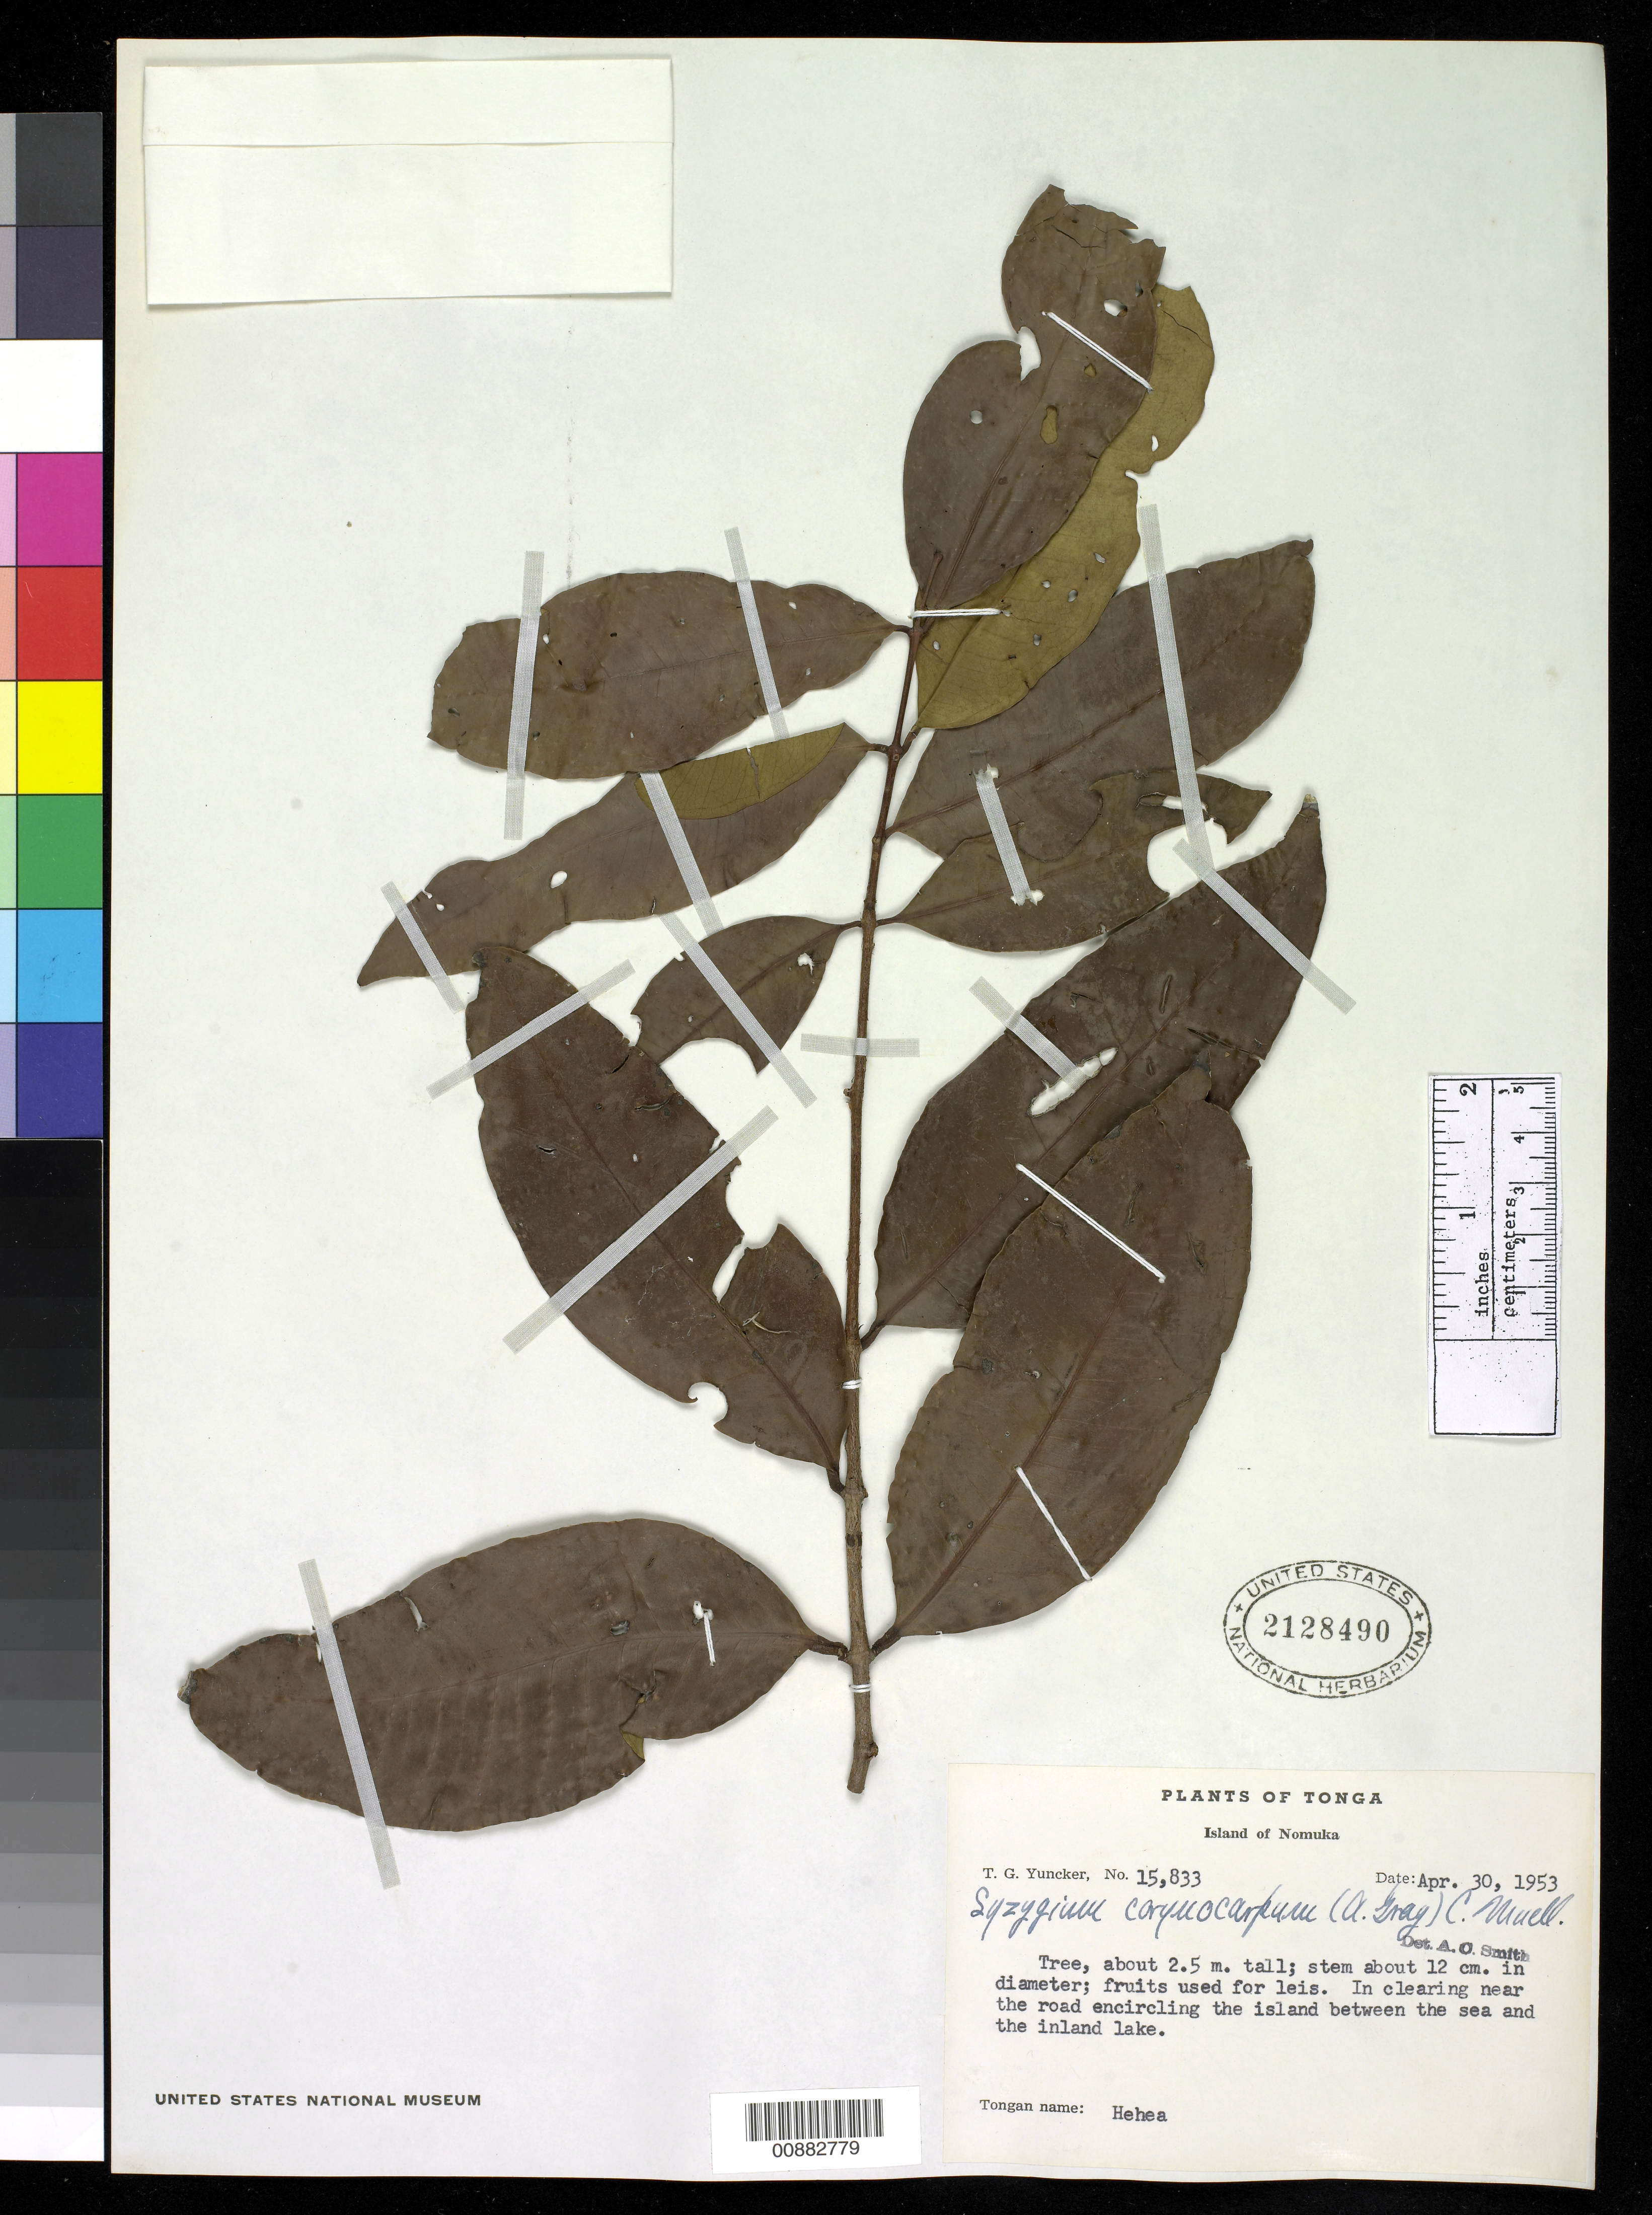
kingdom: Plantae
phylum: Tracheophyta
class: Magnoliopsida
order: Myrtales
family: Myrtaceae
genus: Syzygium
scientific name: Syzygium corynocarpum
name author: (A. Gray) Müll. Stuttg.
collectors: T. G. Yuncker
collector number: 15833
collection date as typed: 30 Apr 1953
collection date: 1953-04-30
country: Tonga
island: Nomuka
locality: In clearing near road encircling the island between the sea and the island lake.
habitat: In clearing near road.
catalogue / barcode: US 2128490